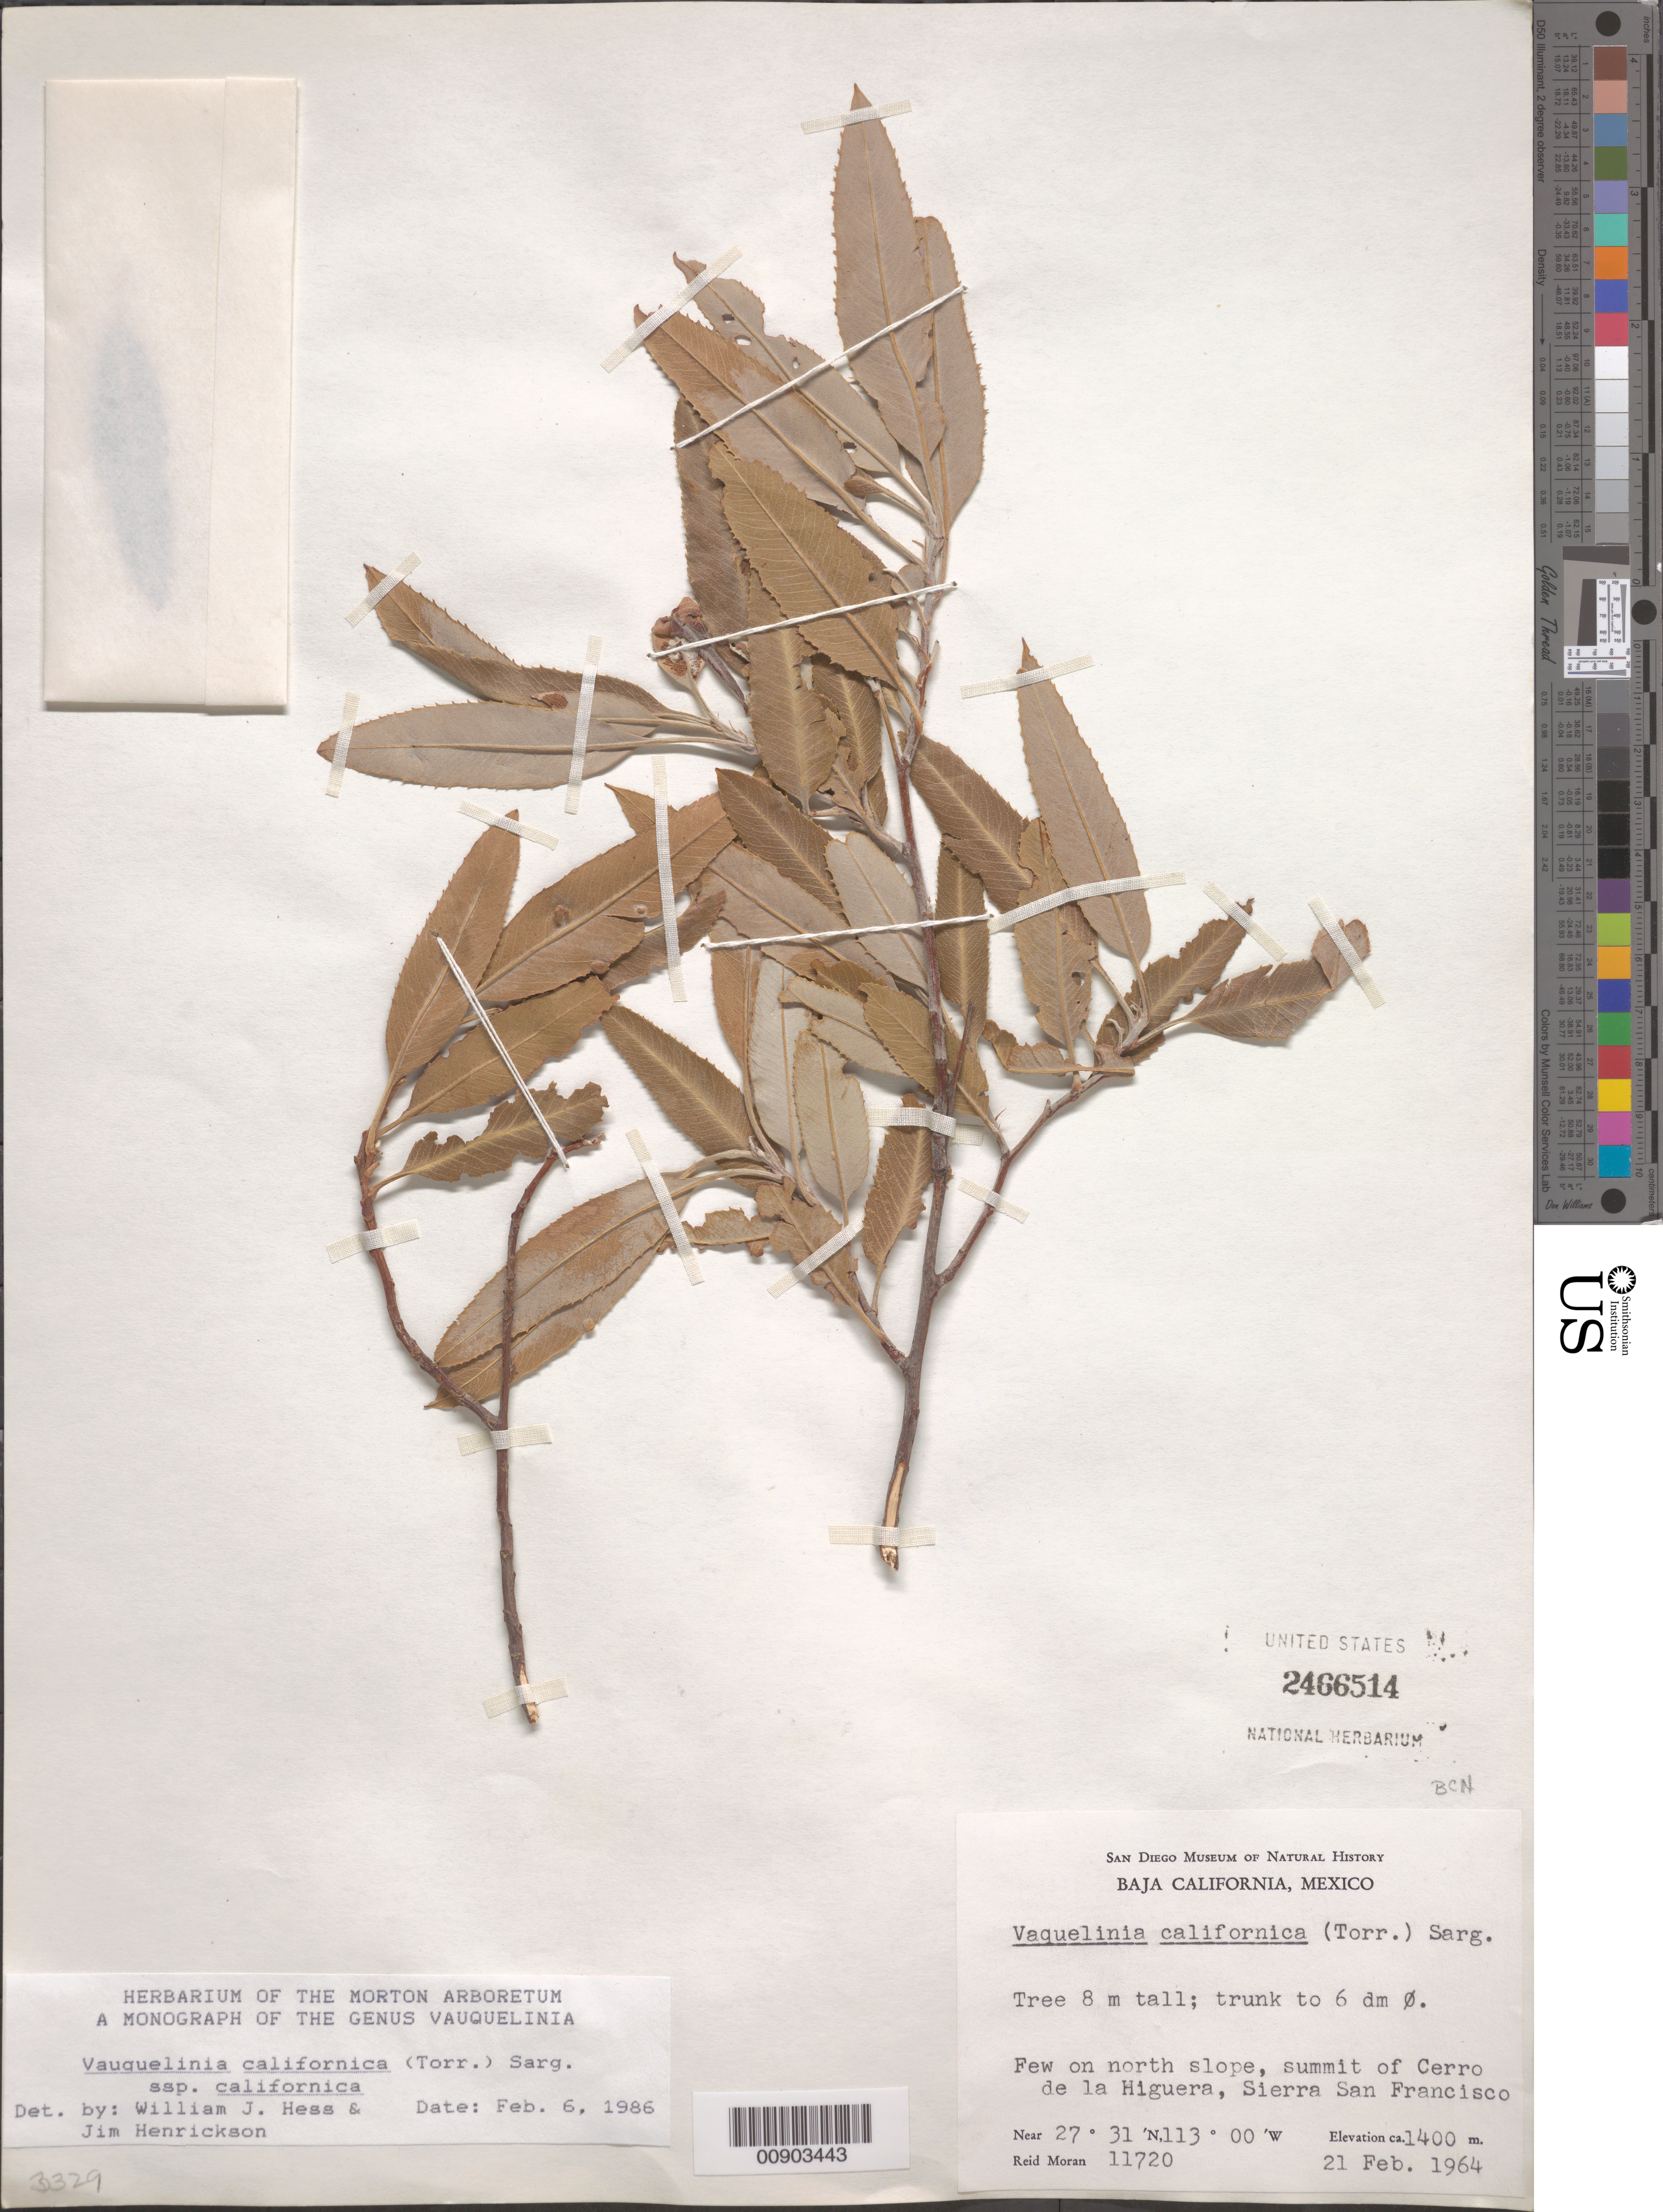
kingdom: Plantae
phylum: Tracheophyta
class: Magnoliopsida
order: Rosales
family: Rosaceae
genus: Vauquelinia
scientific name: Vauquelinia californica subsp. californica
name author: (Torr.) Sarg.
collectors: R. V. Moran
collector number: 11720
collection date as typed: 21 Feb 1964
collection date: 1964-02-21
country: Mexico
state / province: Baja California Norte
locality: North slope, summit of Cerro de la Higuera, Sierra San Francisco.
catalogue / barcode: US 2466514